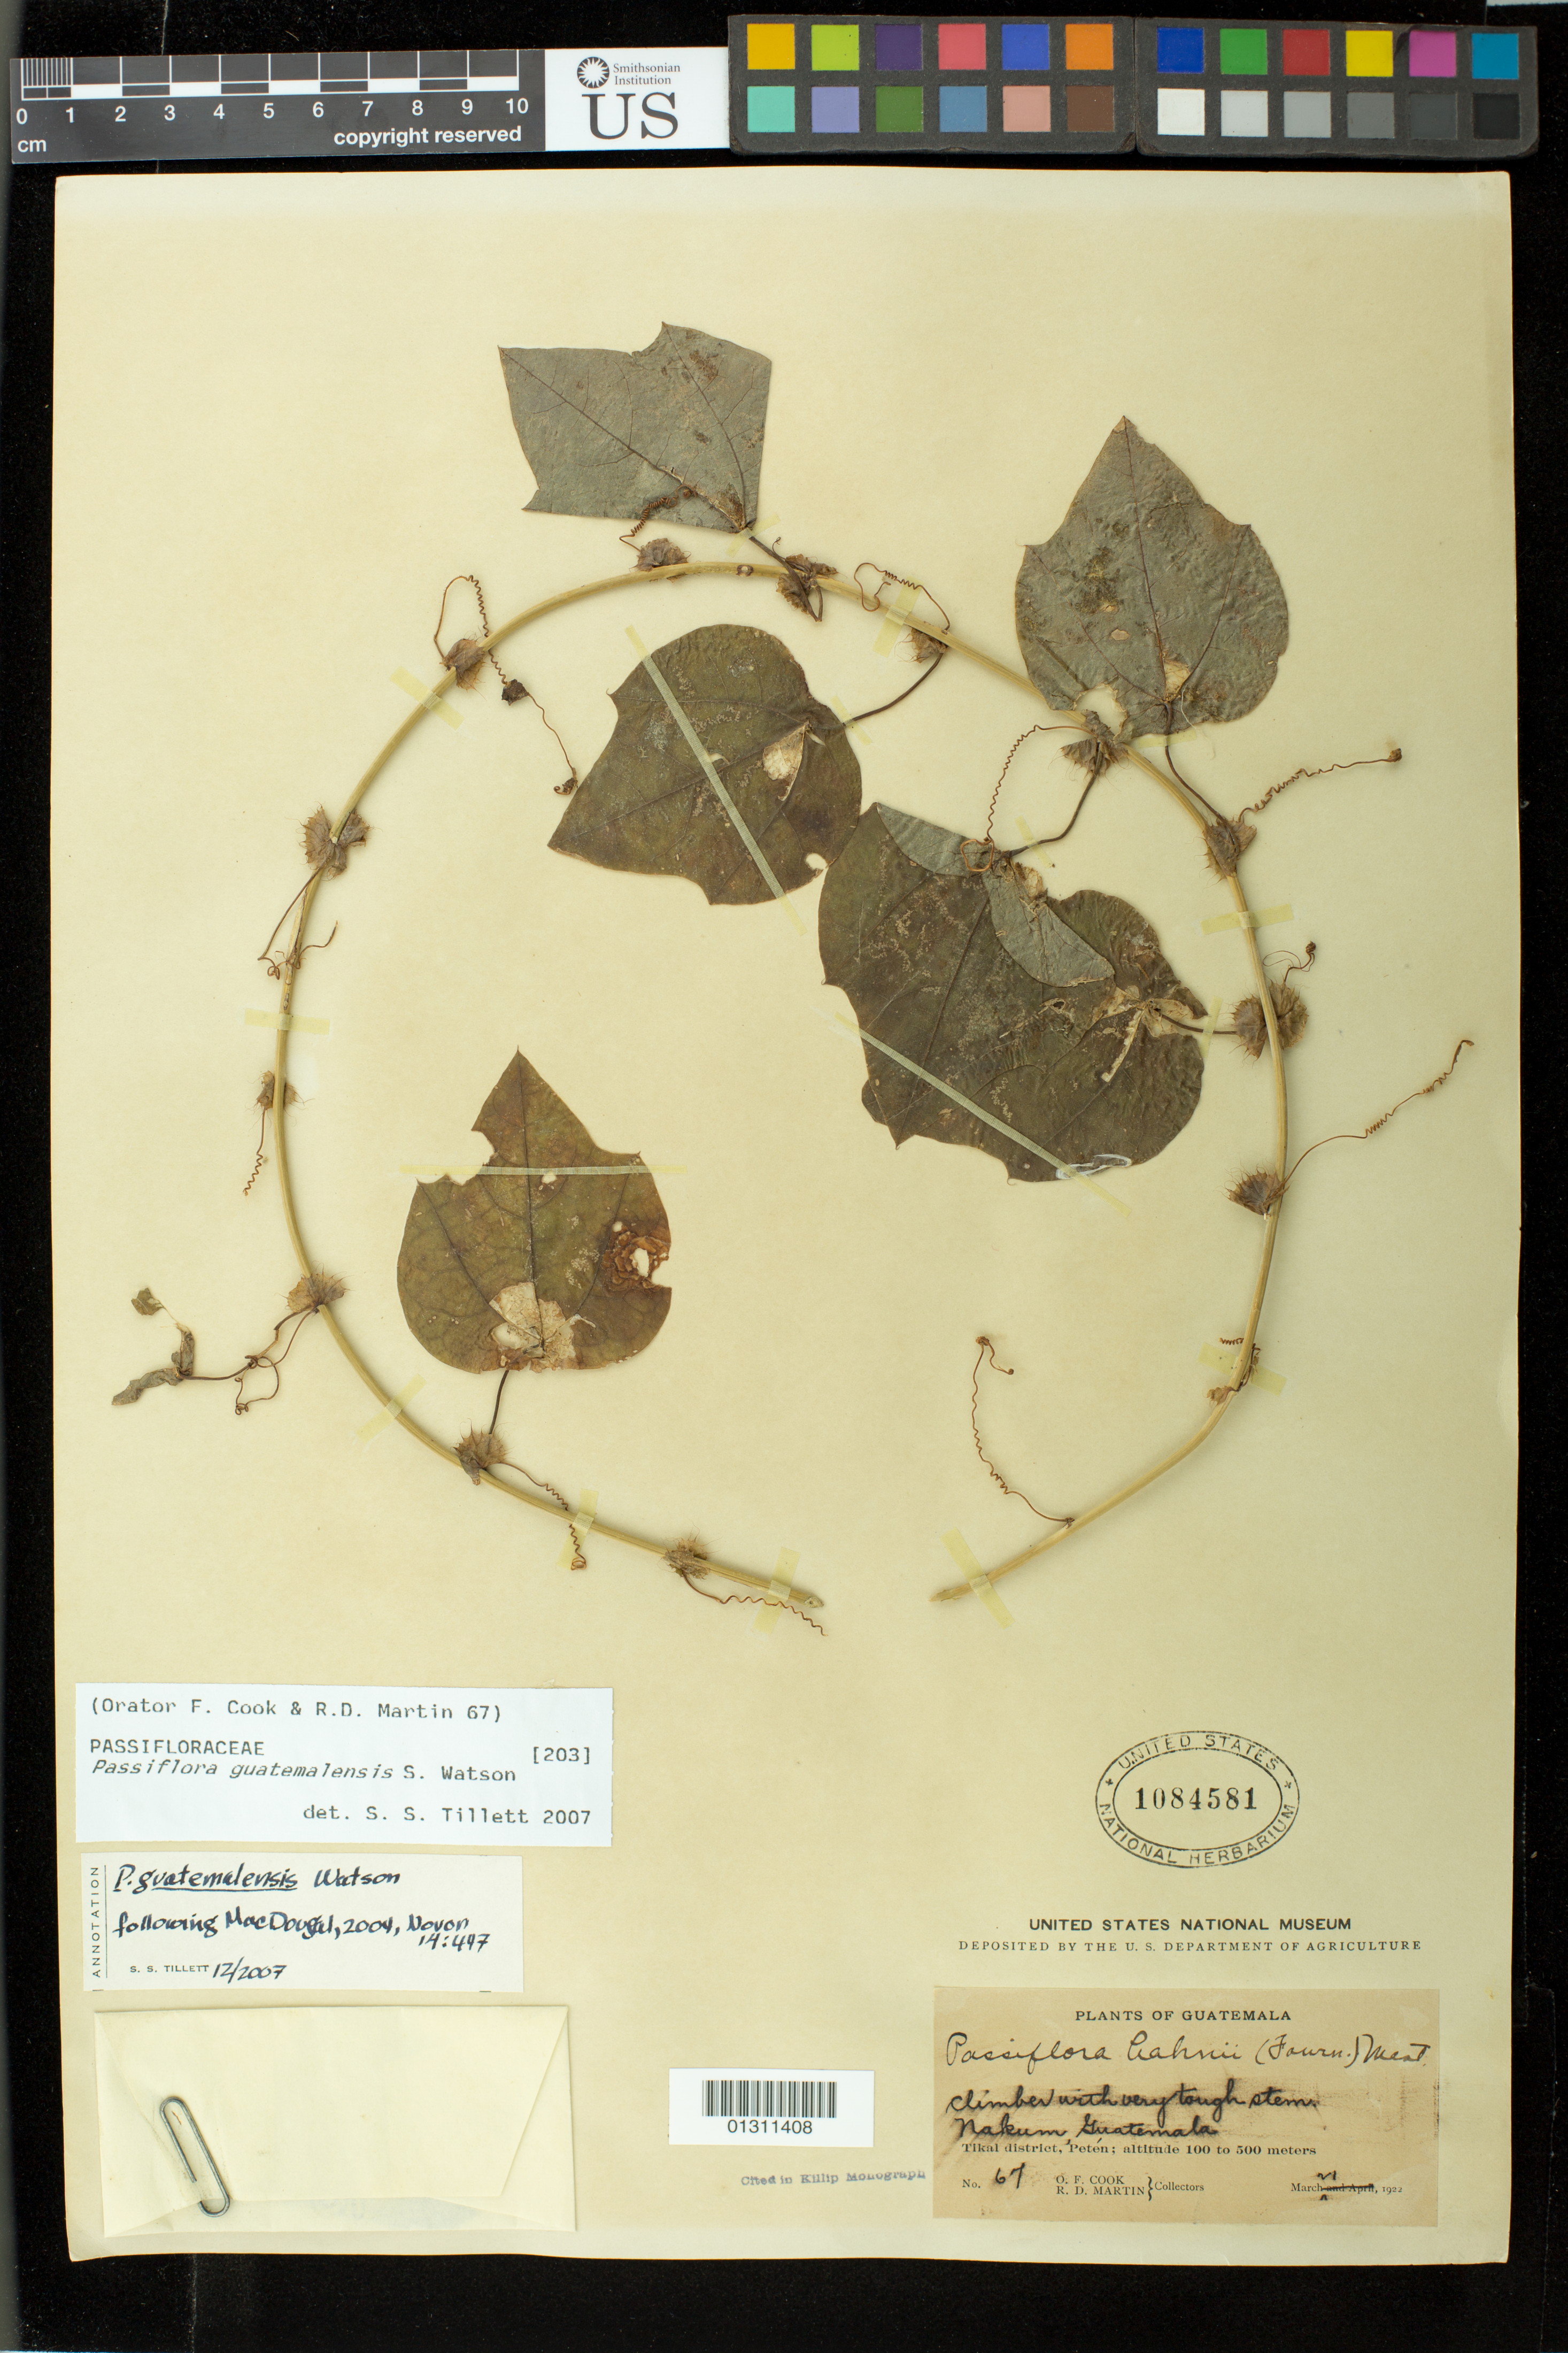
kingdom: Plantae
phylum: Tracheophyta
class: Magnoliopsida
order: Malpighiales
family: Passifloraceae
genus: Passiflora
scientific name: Passiflora guatemalensis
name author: S. Watson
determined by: Tillett, S. S.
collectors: O. F. Cook & R. D. Martin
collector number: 67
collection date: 1922-03-21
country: Guatemala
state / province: El Petén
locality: Tikal district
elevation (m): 100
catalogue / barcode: US 1084581